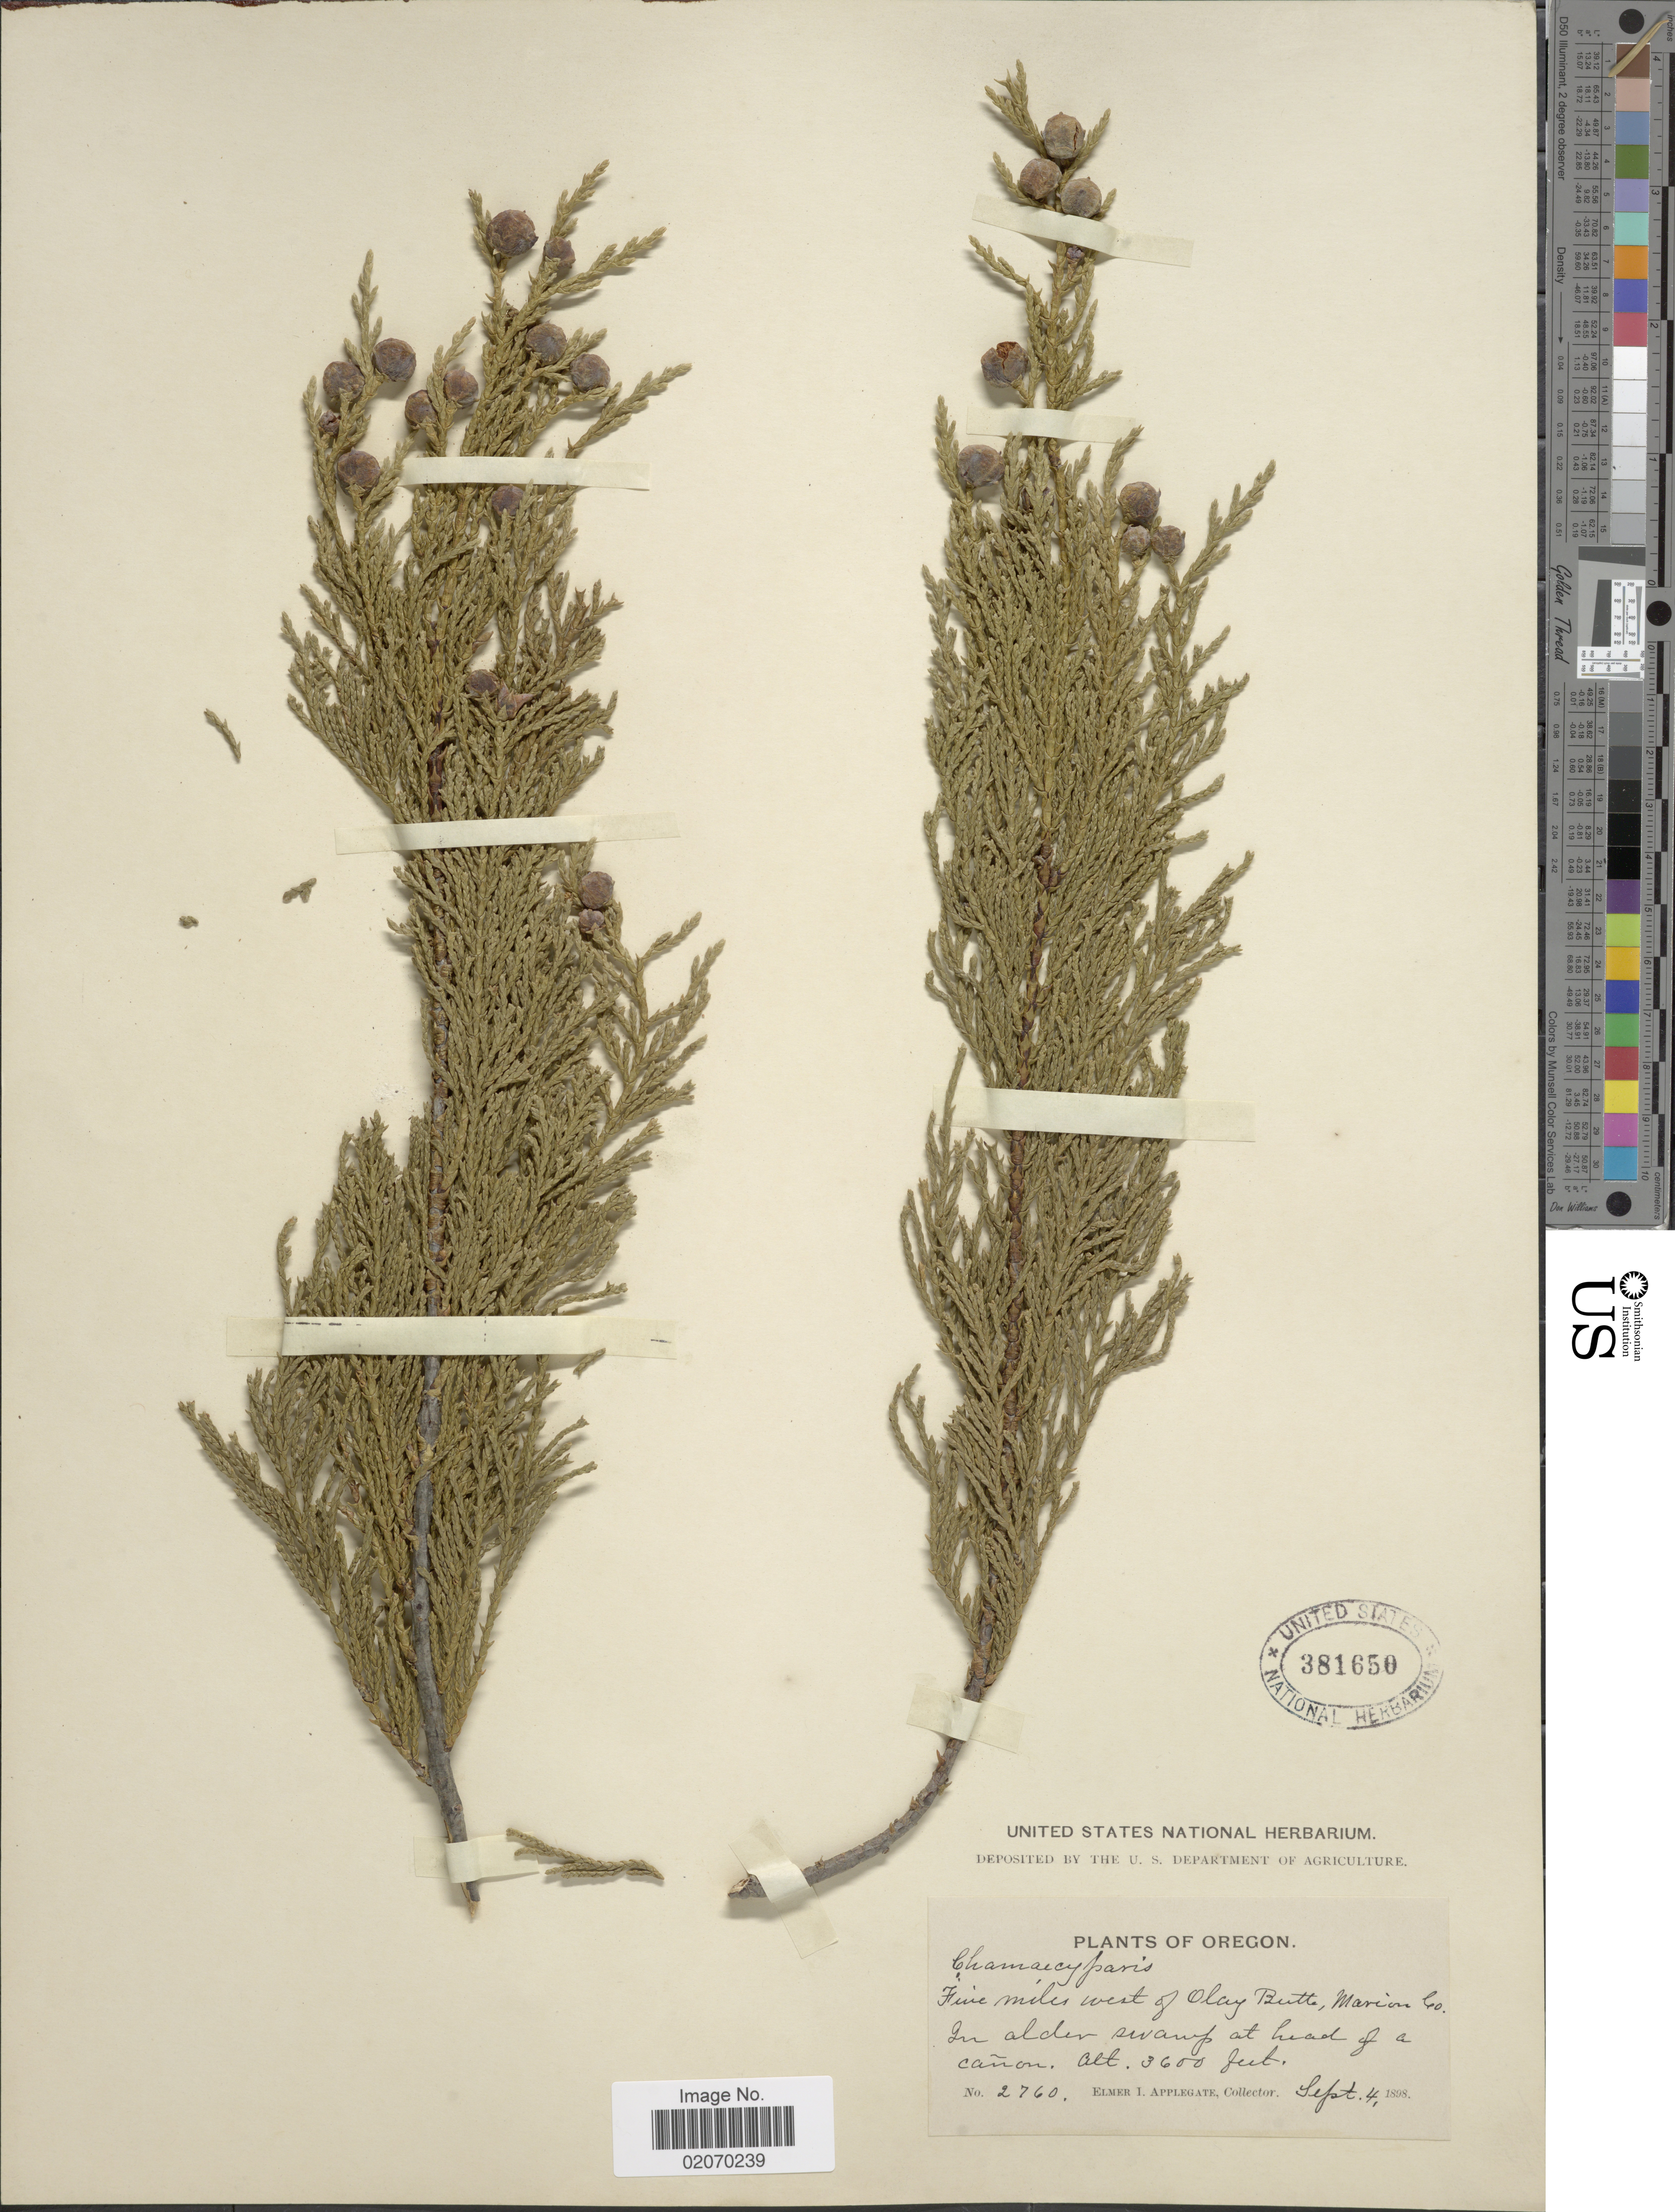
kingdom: Plantae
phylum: Tracheophyta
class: Pinopsida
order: Pinales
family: Cupressaceae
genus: Chamaecyparis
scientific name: Chamaecyparis nootkatensis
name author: (D. Don) Spach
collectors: E. I. Applegate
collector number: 2760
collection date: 1898-09-04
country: United States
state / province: Oregon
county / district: Marion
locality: Five miles west of Olay Butte, Marion Co.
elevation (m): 1097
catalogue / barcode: US 381650